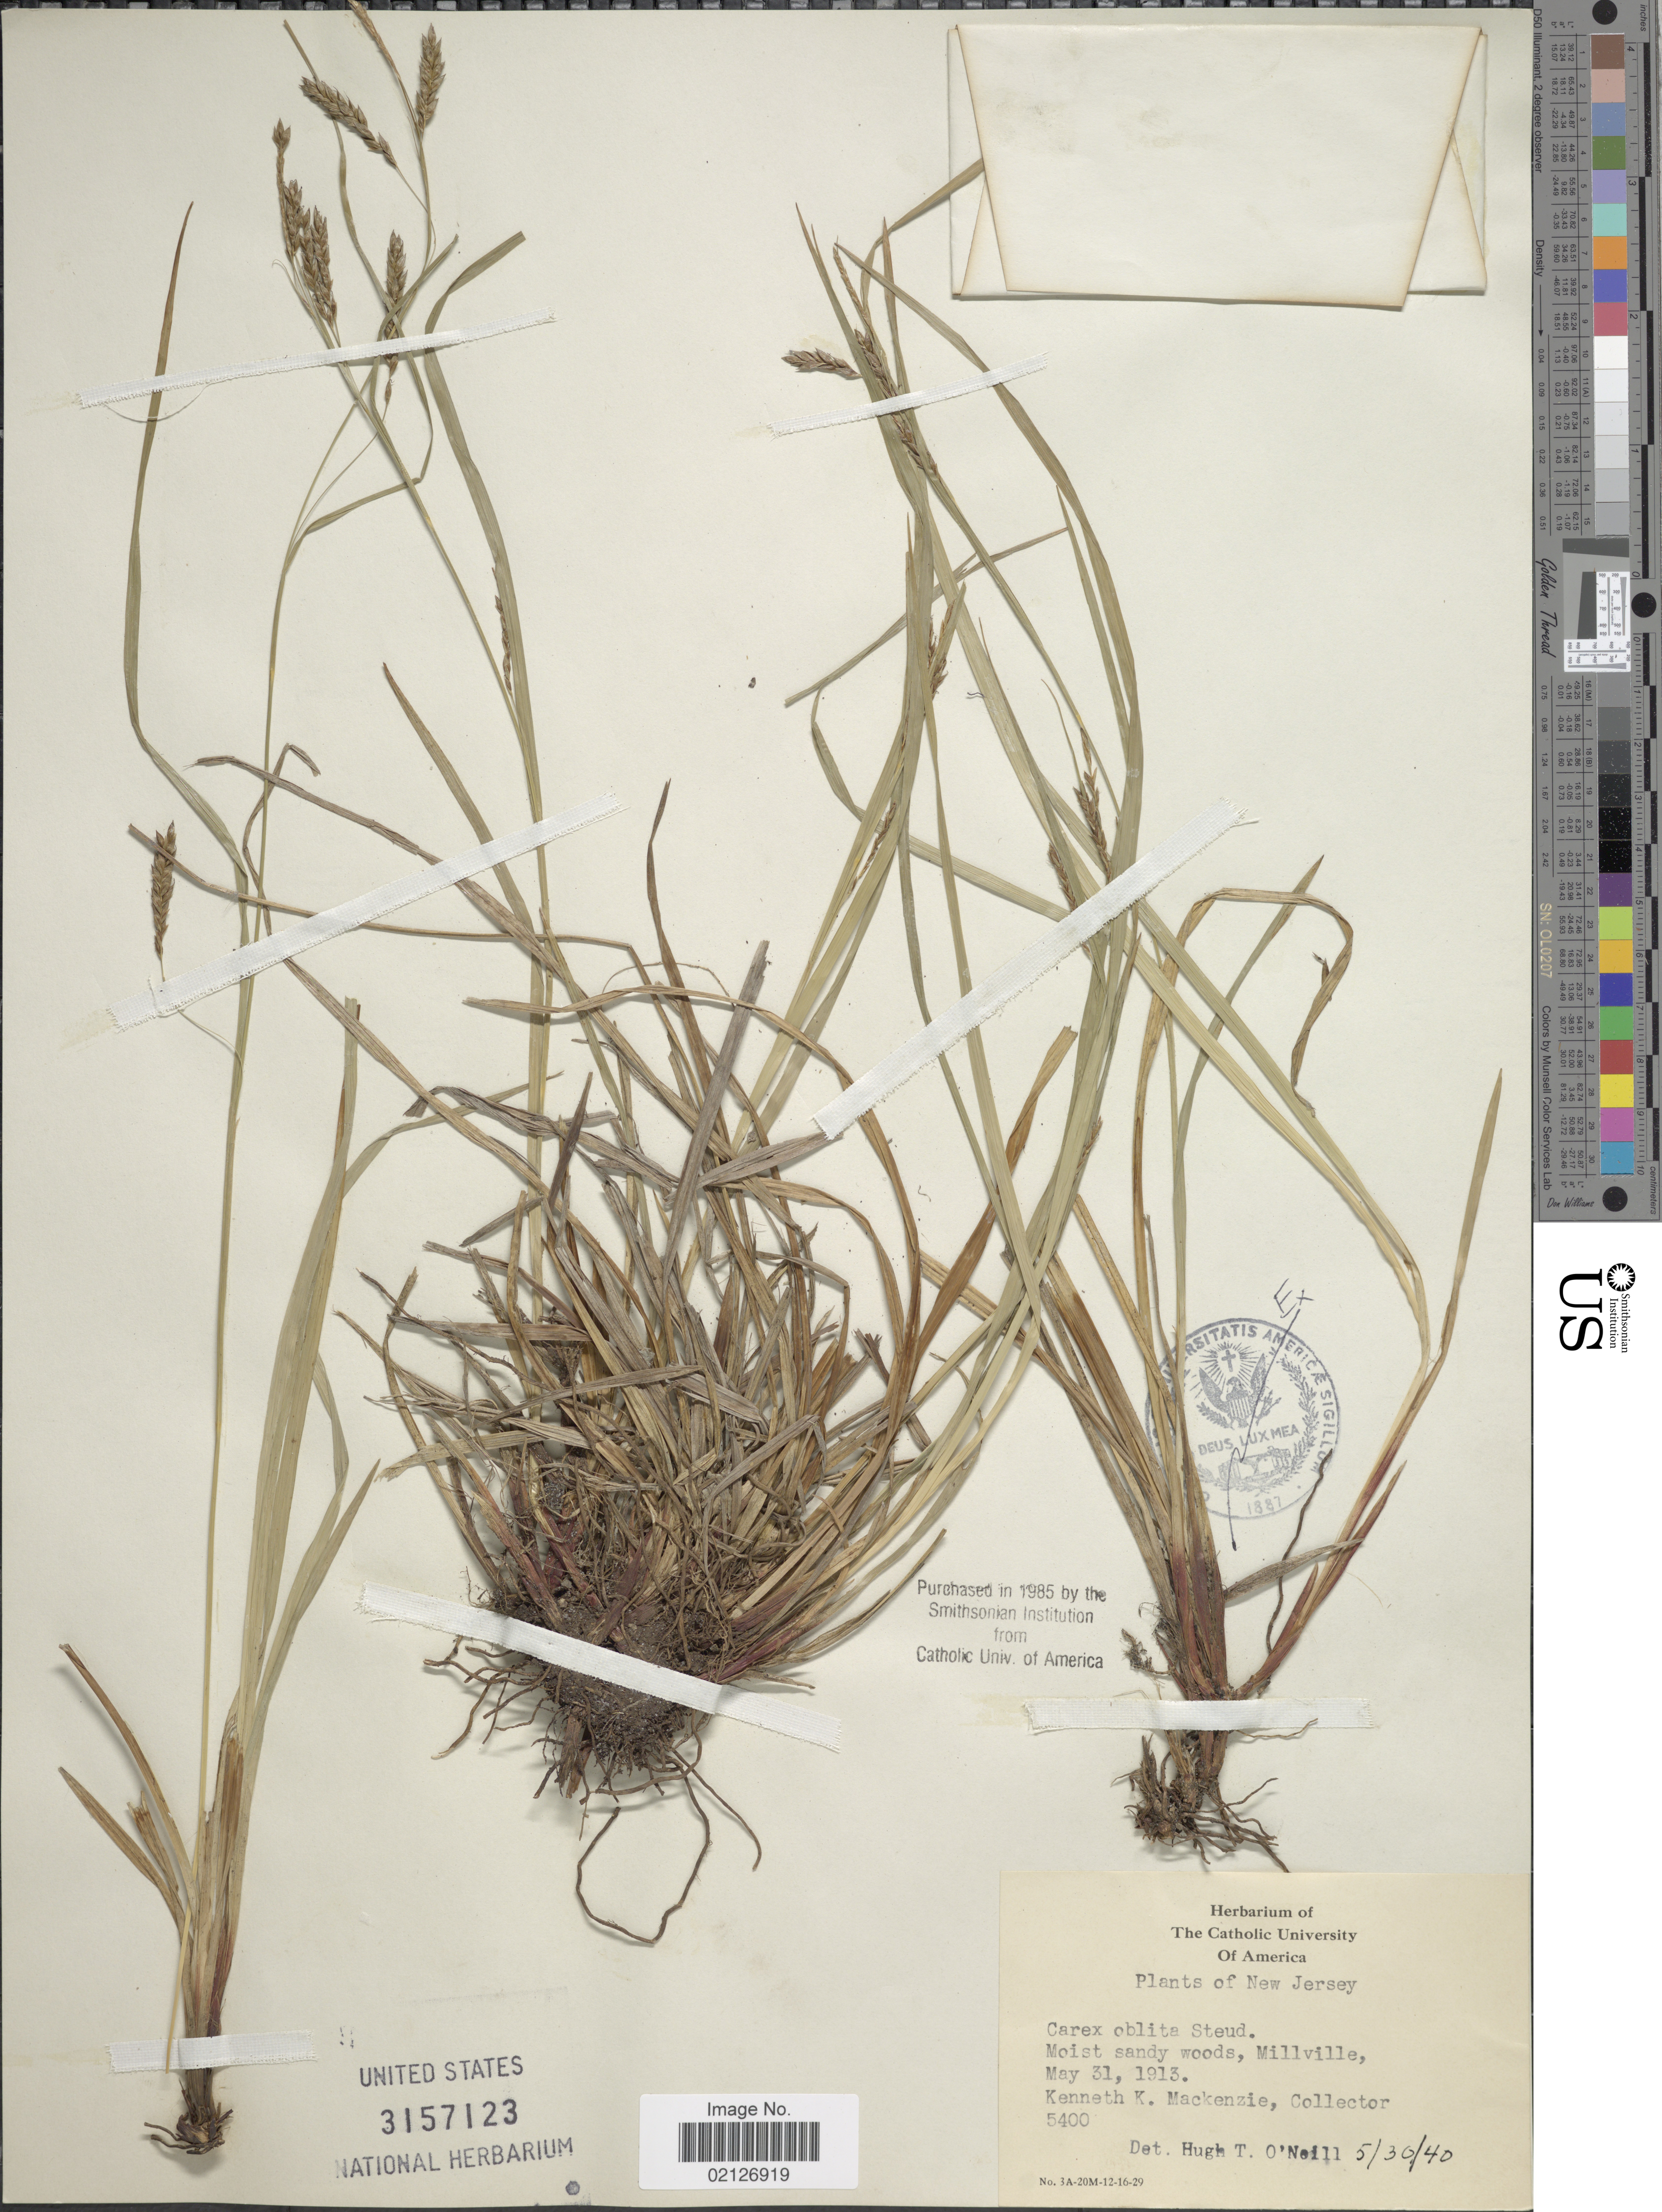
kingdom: Plantae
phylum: Tracheophyta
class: Liliopsida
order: Poales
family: Cyperaceae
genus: Carex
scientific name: Carex venusta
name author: Dewey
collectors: K. K. Mackenzie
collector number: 5400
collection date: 1913-05-31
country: United States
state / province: New Jersey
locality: Millville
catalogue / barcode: US 3157123